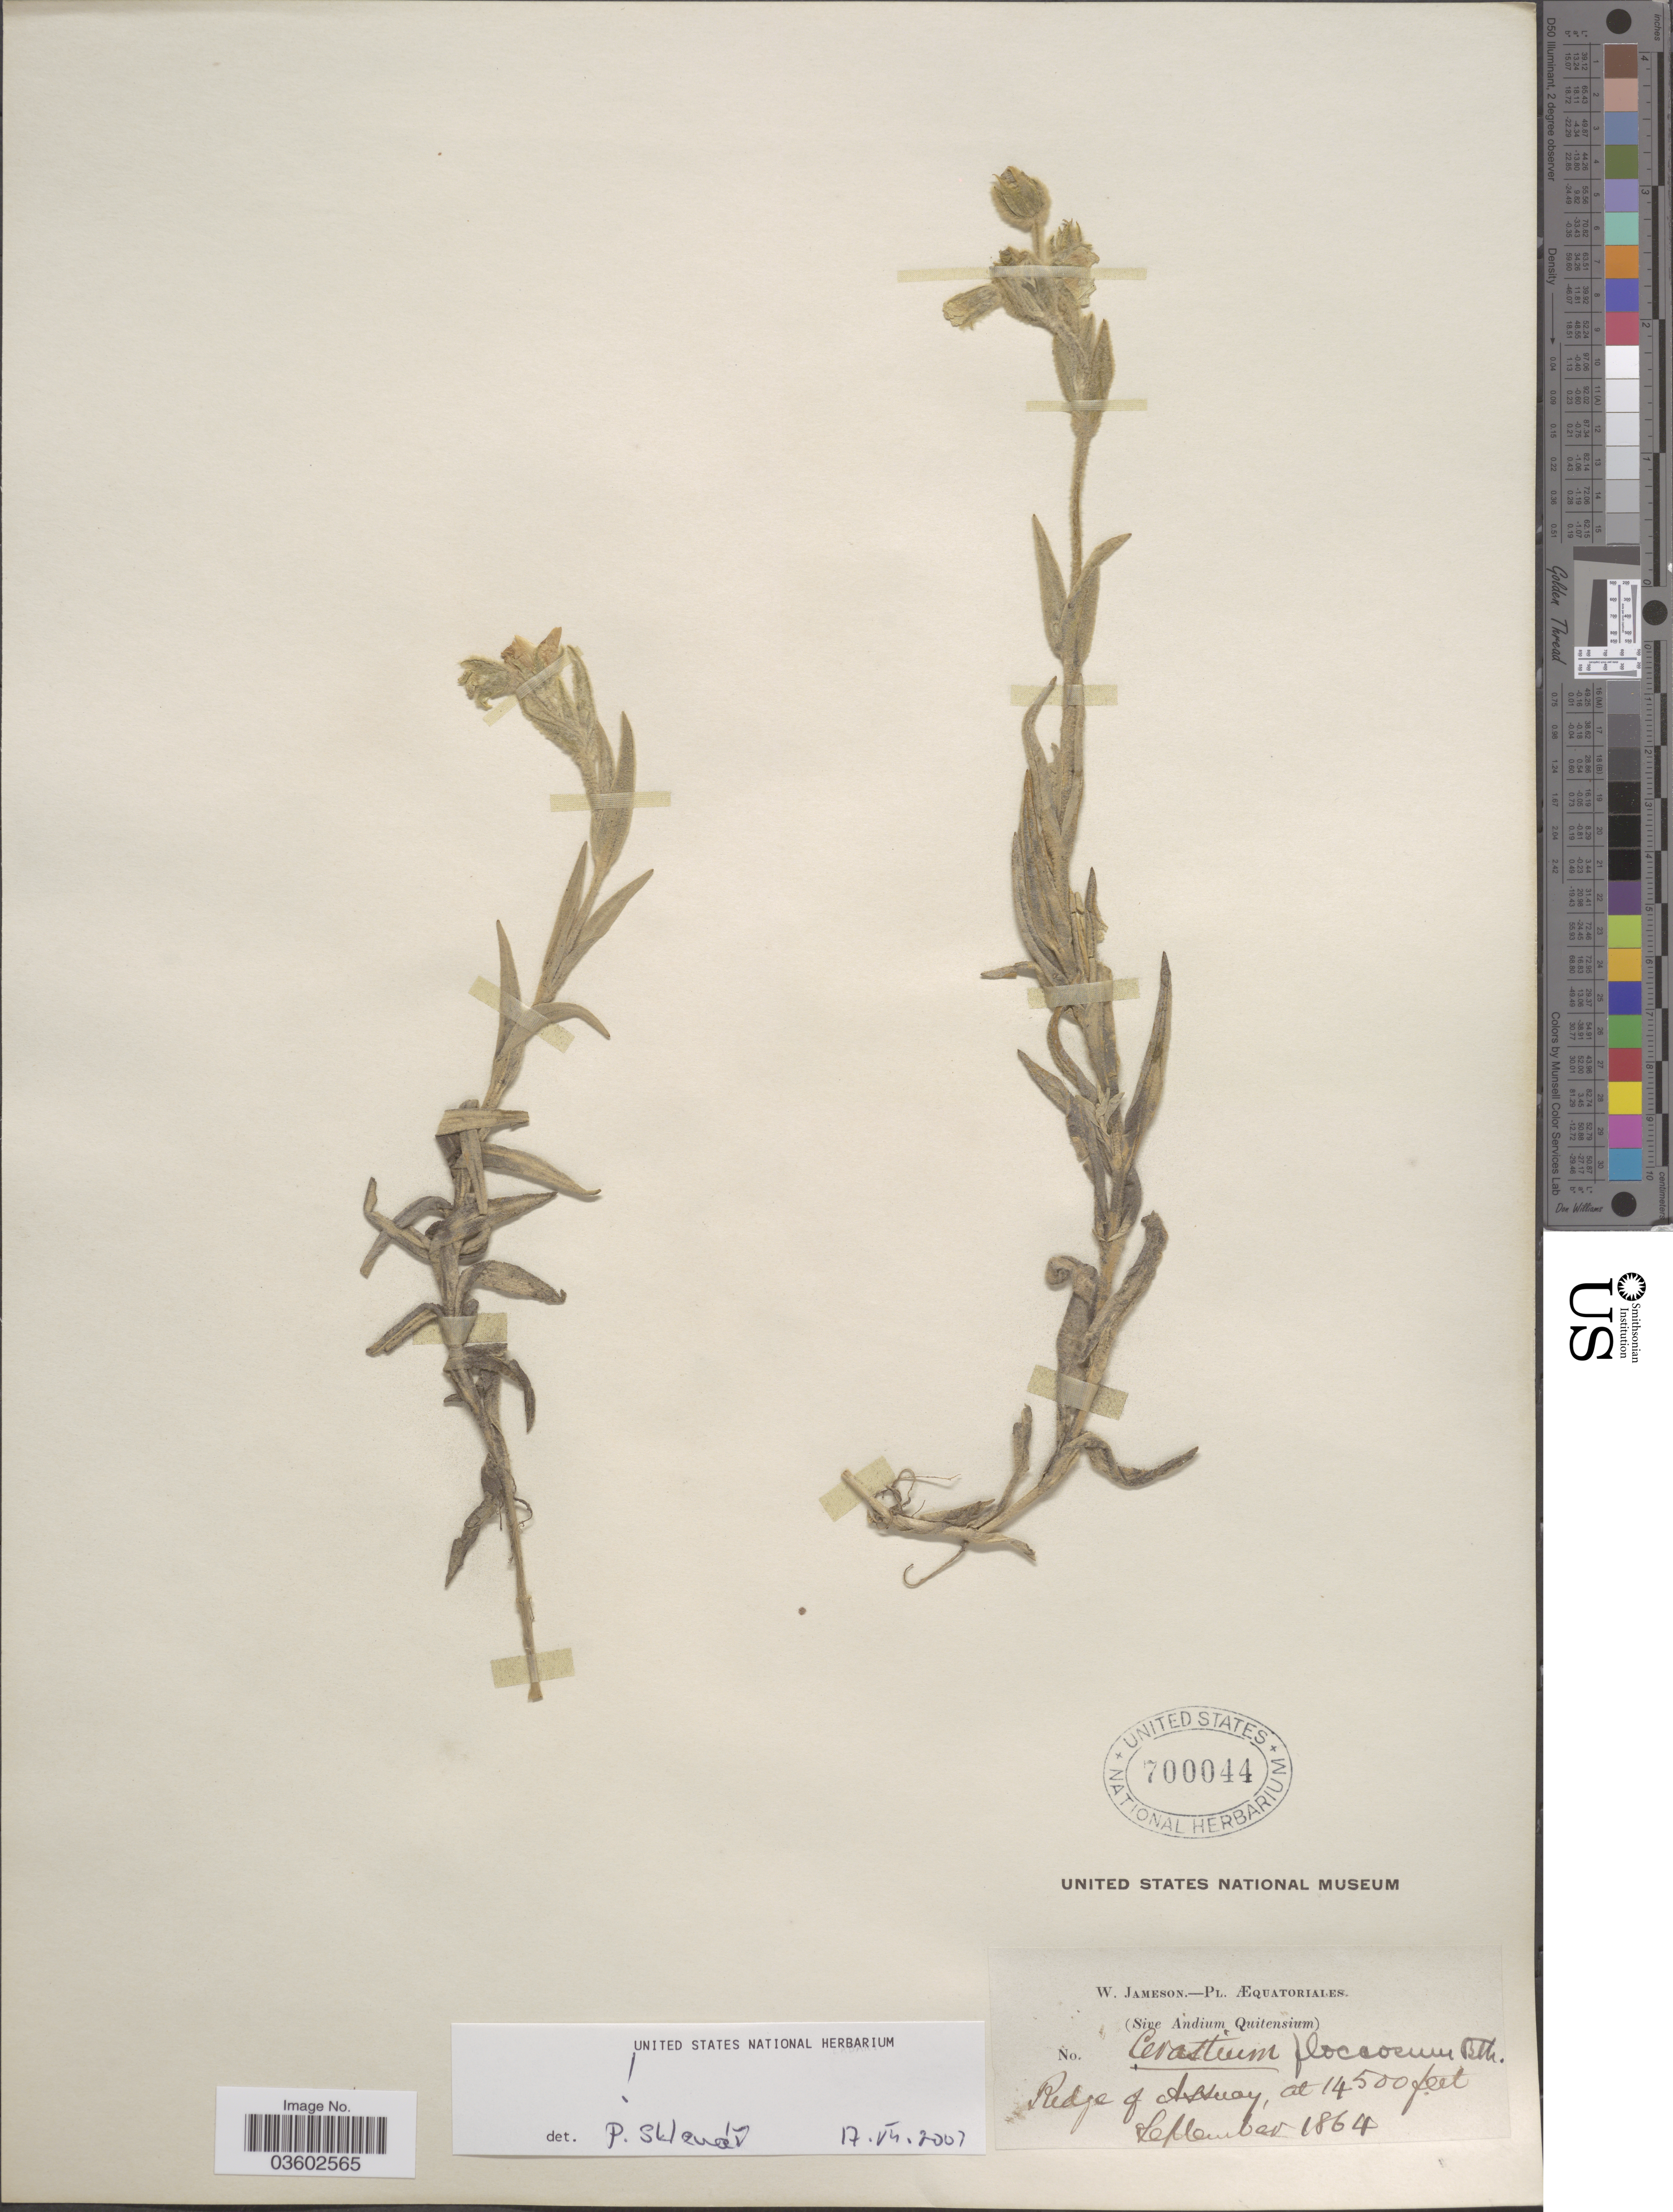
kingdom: Plantae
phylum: Tracheophyta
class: Magnoliopsida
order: Caryophyllales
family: Caryophyllaceae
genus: Cerastium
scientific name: Cerastium floccosum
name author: Benth.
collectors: W. Jameson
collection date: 1864-09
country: Ecuador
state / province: Azuay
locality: Æquatoriales. Ridge of Assuay.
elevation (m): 4420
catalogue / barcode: US 700044